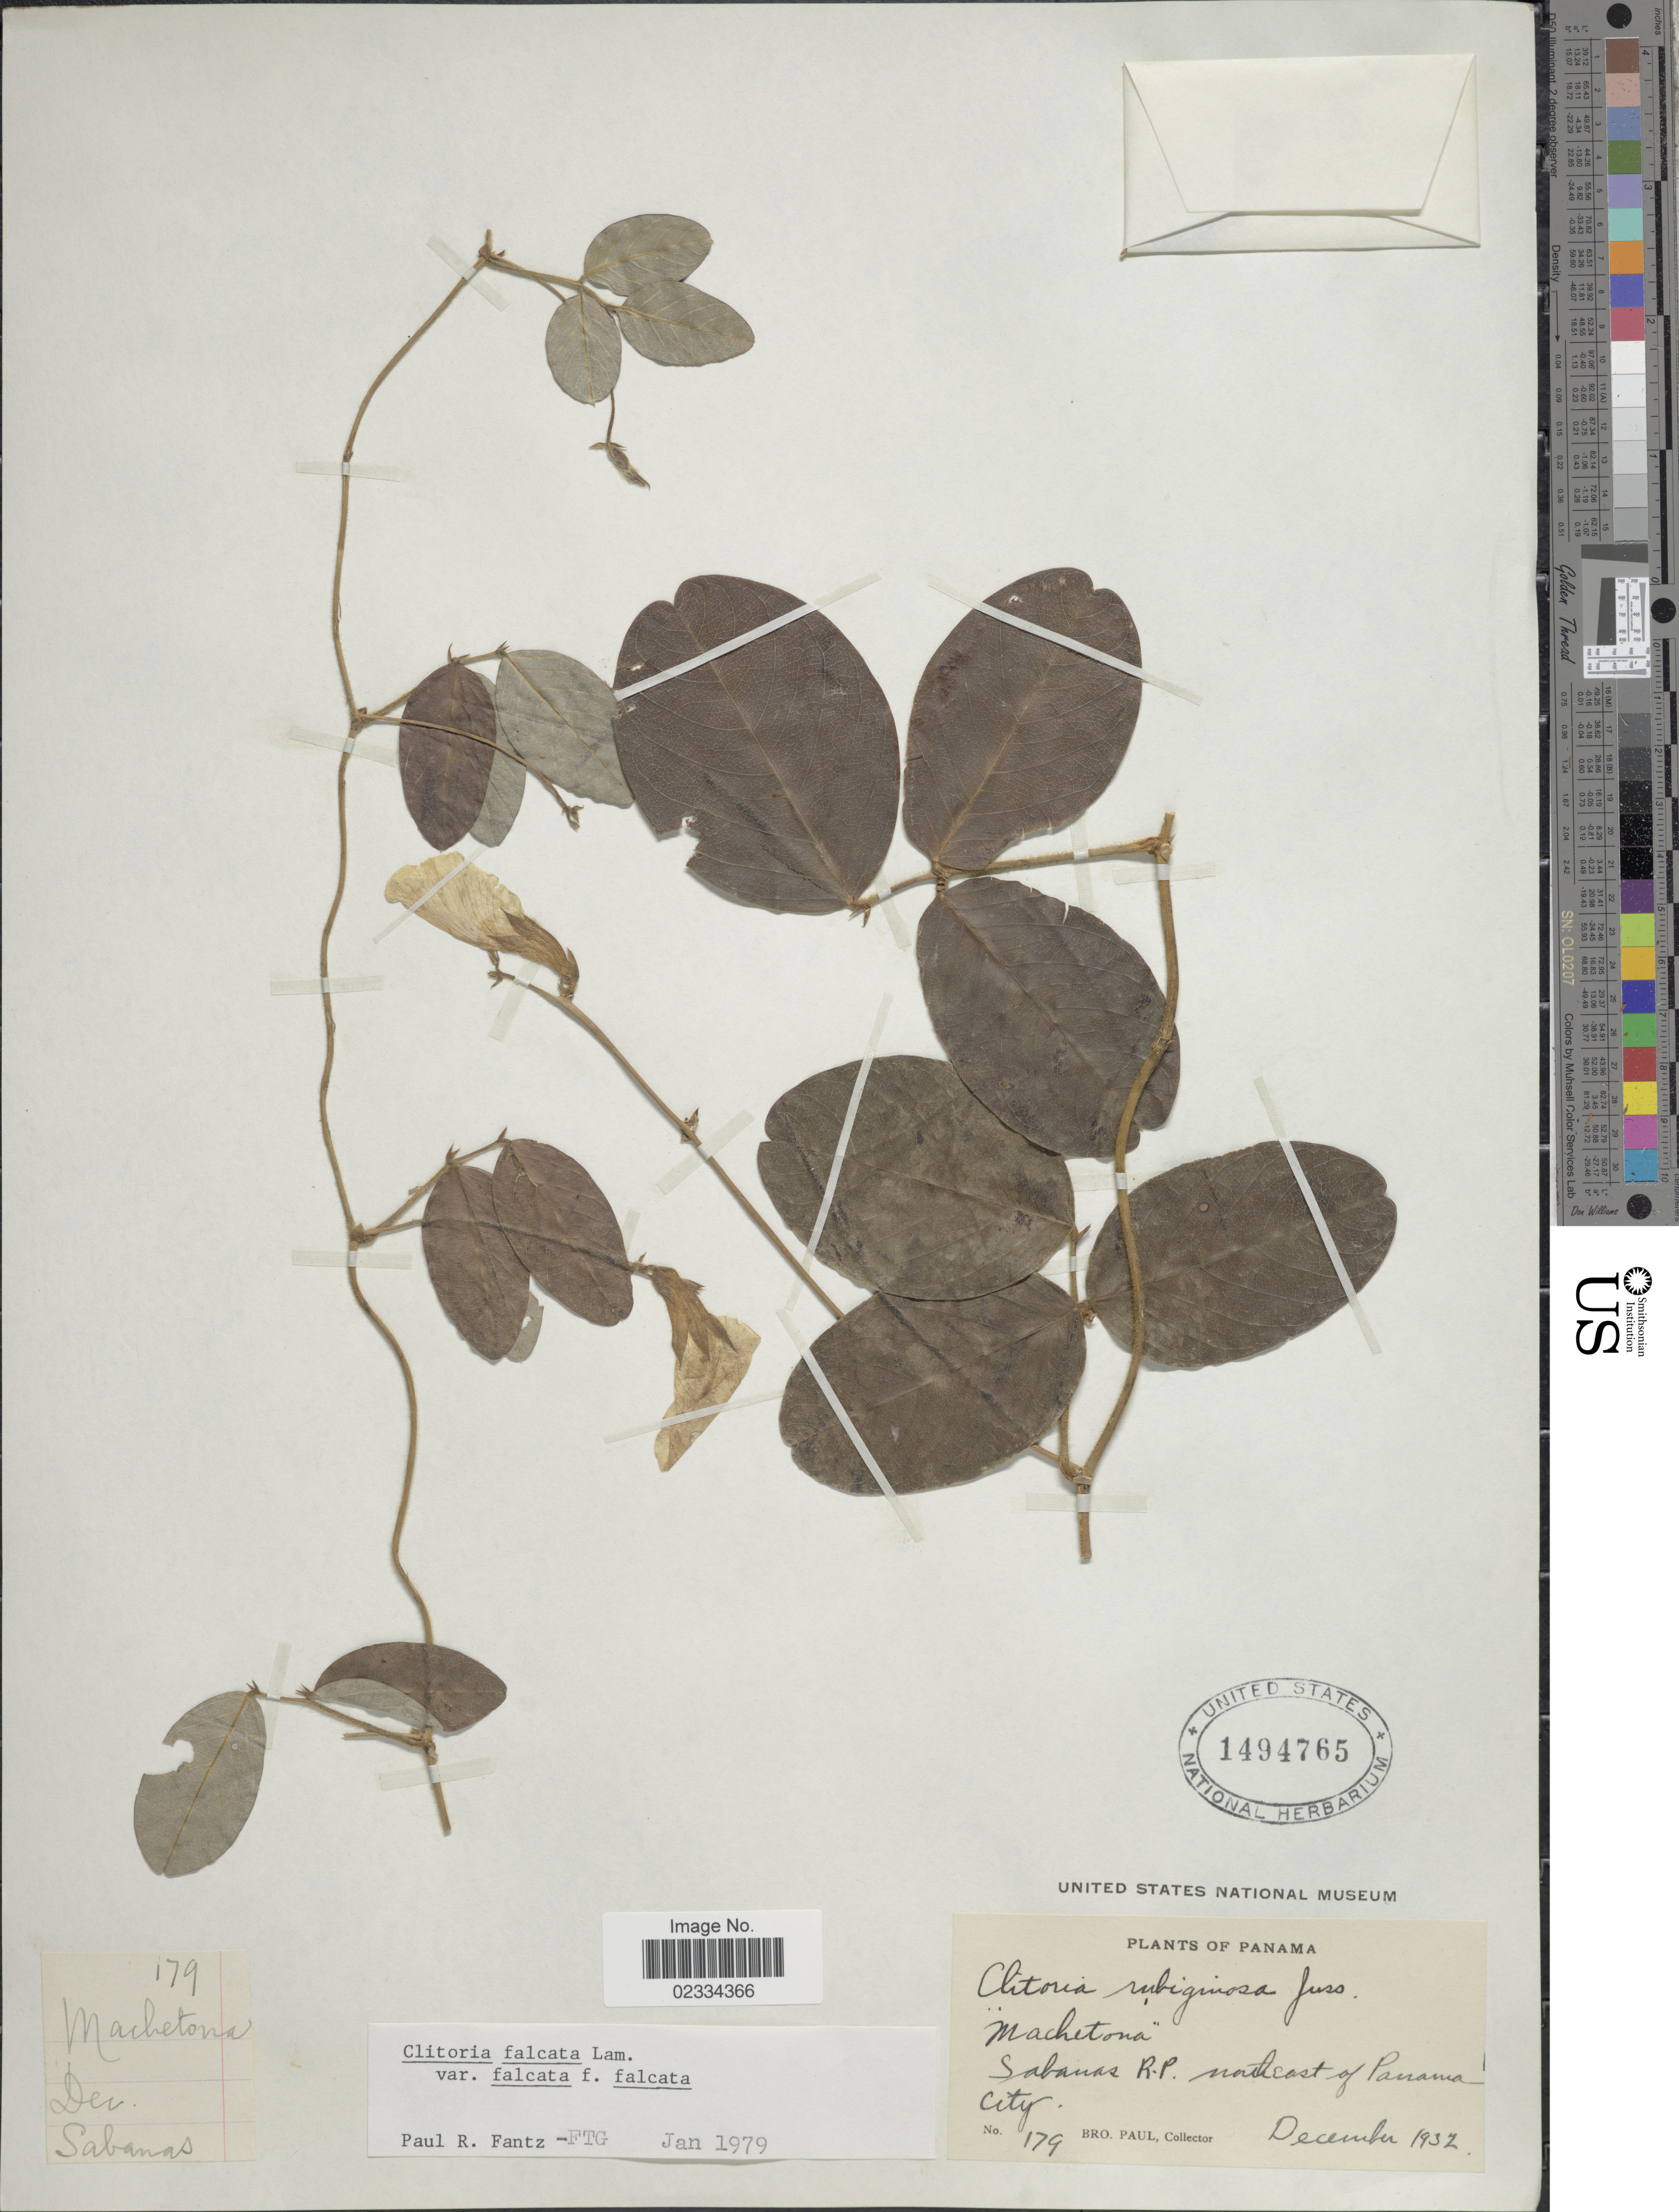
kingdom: Plantae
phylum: Tracheophyta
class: Magnoliopsida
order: Fabales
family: Fabaceae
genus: Clitoria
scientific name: Clitoria falcata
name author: Lam.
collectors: B. Paul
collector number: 179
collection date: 1932-12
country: Panama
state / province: Panamá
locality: Sabanas R.P. northeast of Panama City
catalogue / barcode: US 1494765